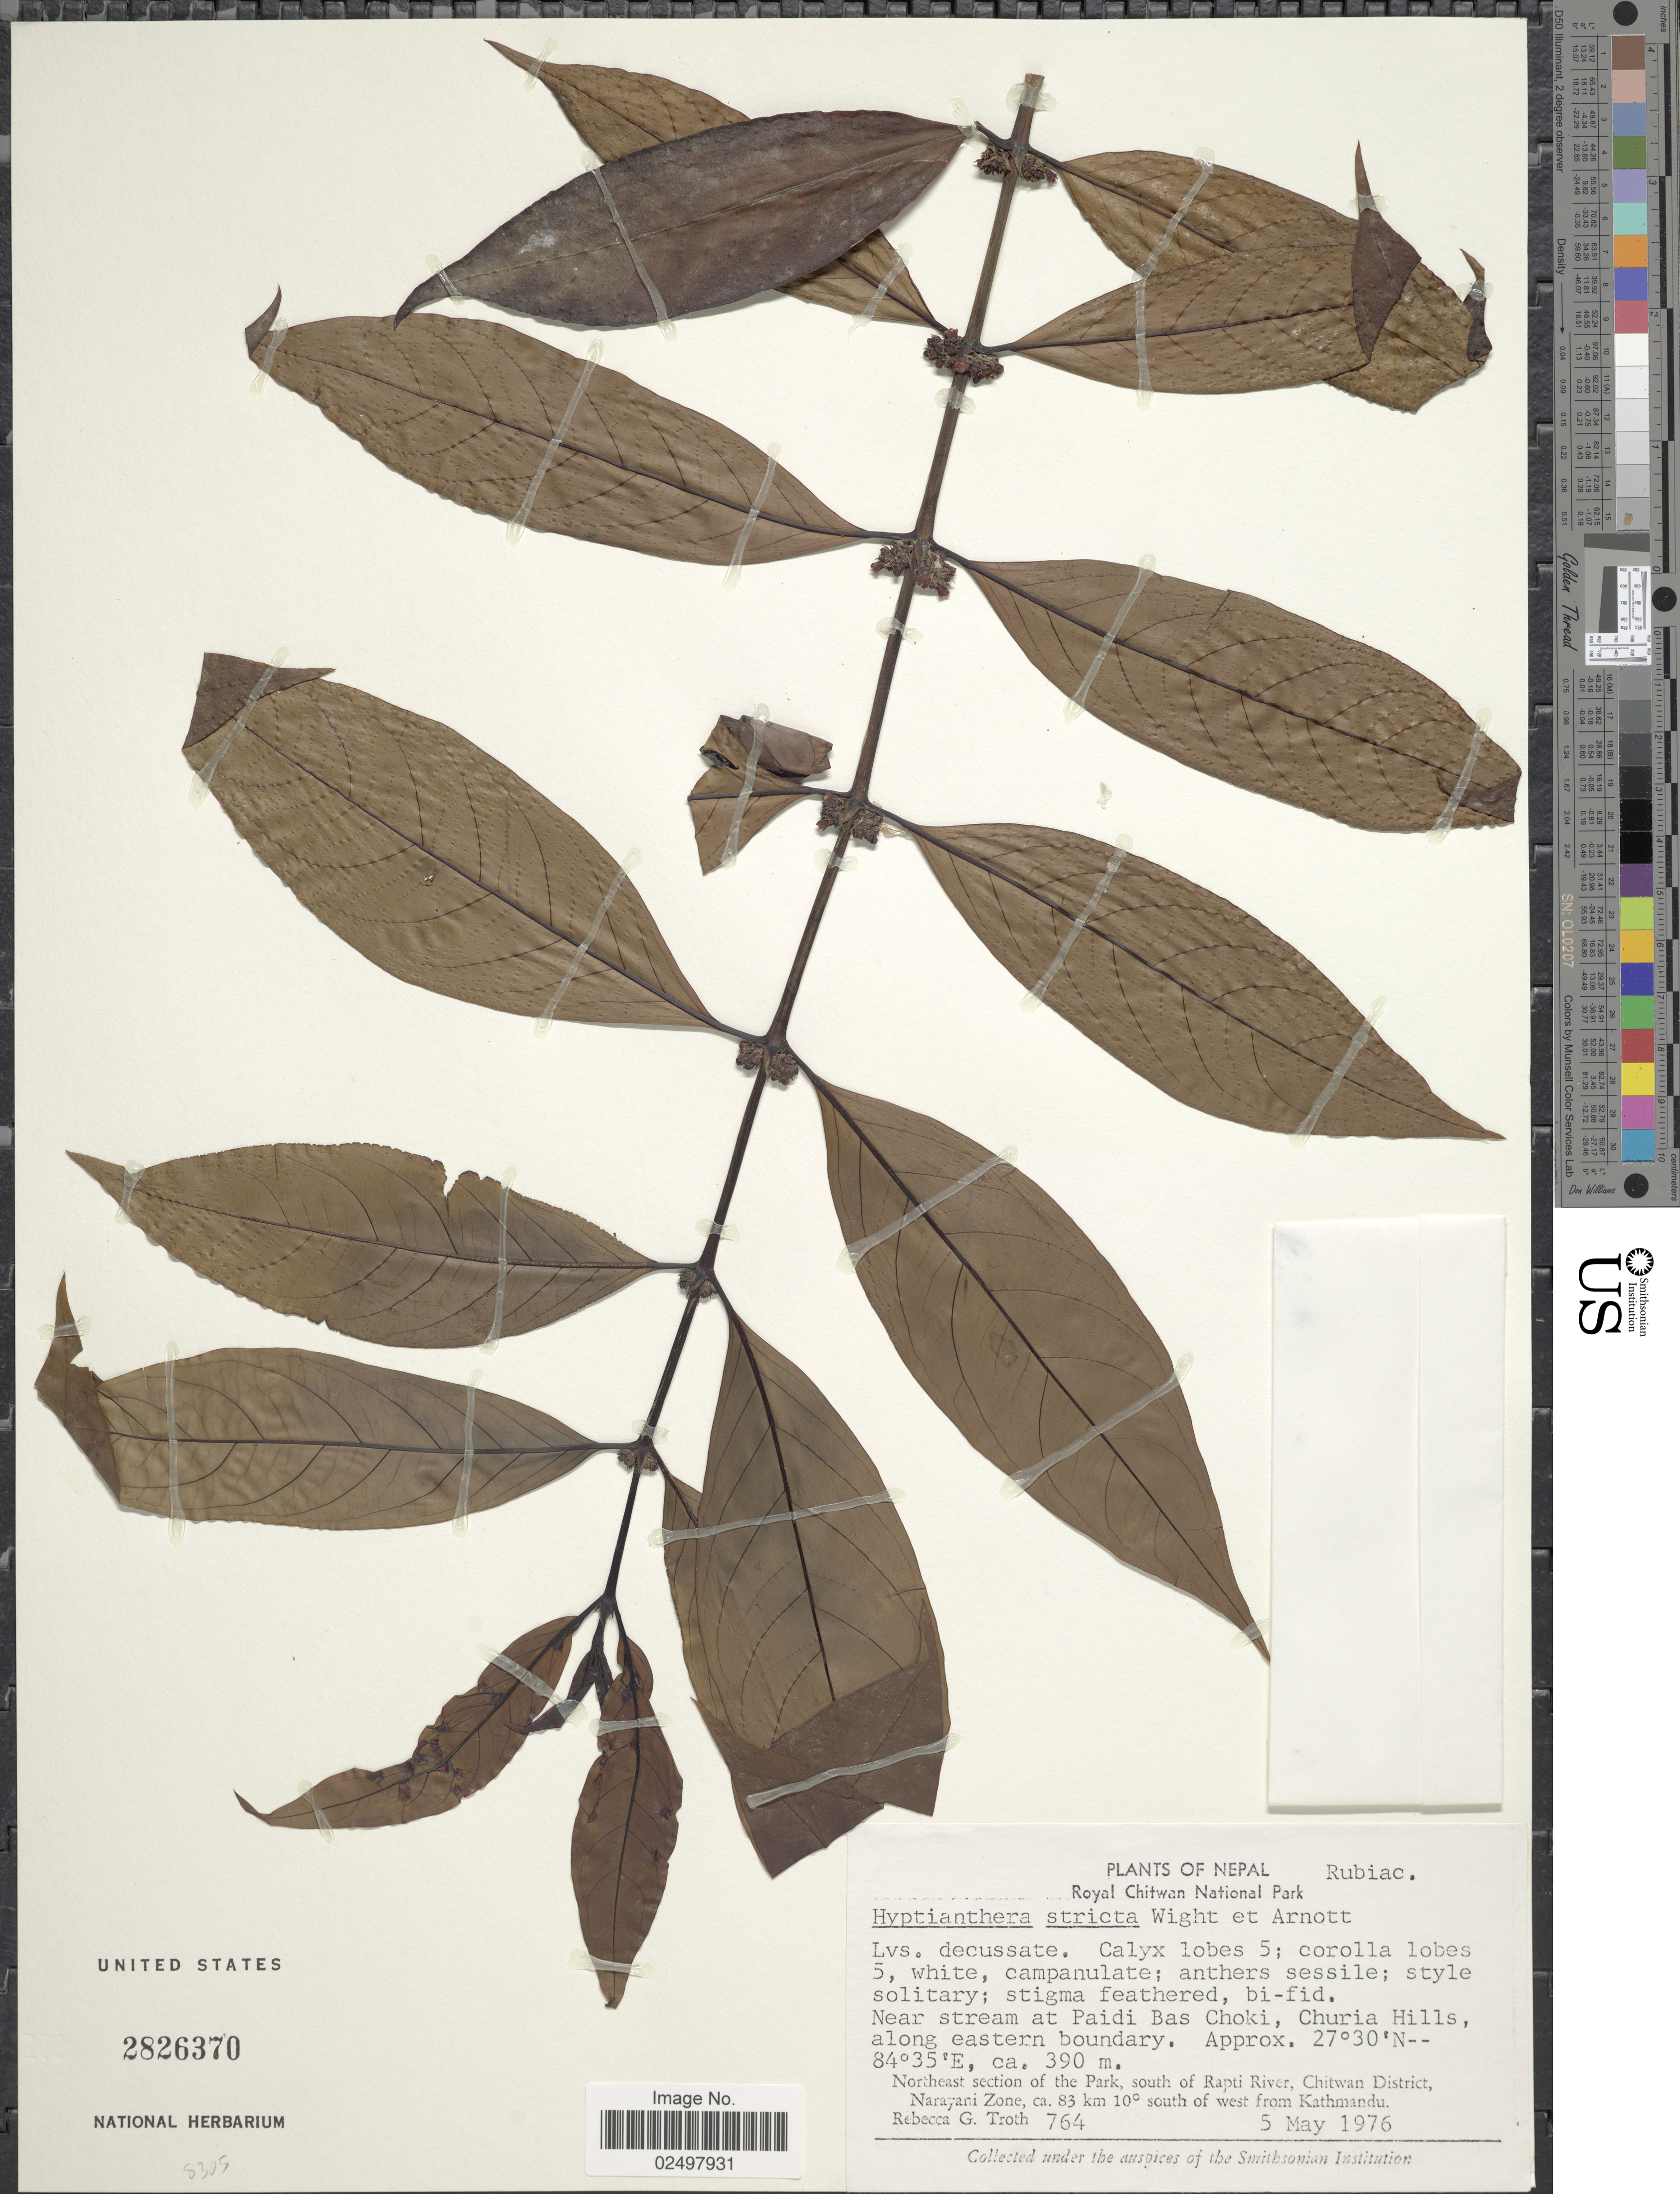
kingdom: Plantae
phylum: Tracheophyta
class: Magnoliopsida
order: Gentianales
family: Rubiaceae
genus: Hyptianthera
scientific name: Hyptianthera stricta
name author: (Roxb.) Wight & Arn.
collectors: R. Troth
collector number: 764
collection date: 1976-05-05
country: Nepal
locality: Royal Chitwan National Park, near stream at Paidi Bas Choki, Churia Hills, along eastern boundary, northeast section of the Park, south of Rapti River, Chitwan District, Narayani Zone, ca. 83 km 10° south of west from Kathmandu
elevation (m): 390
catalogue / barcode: US 2826370